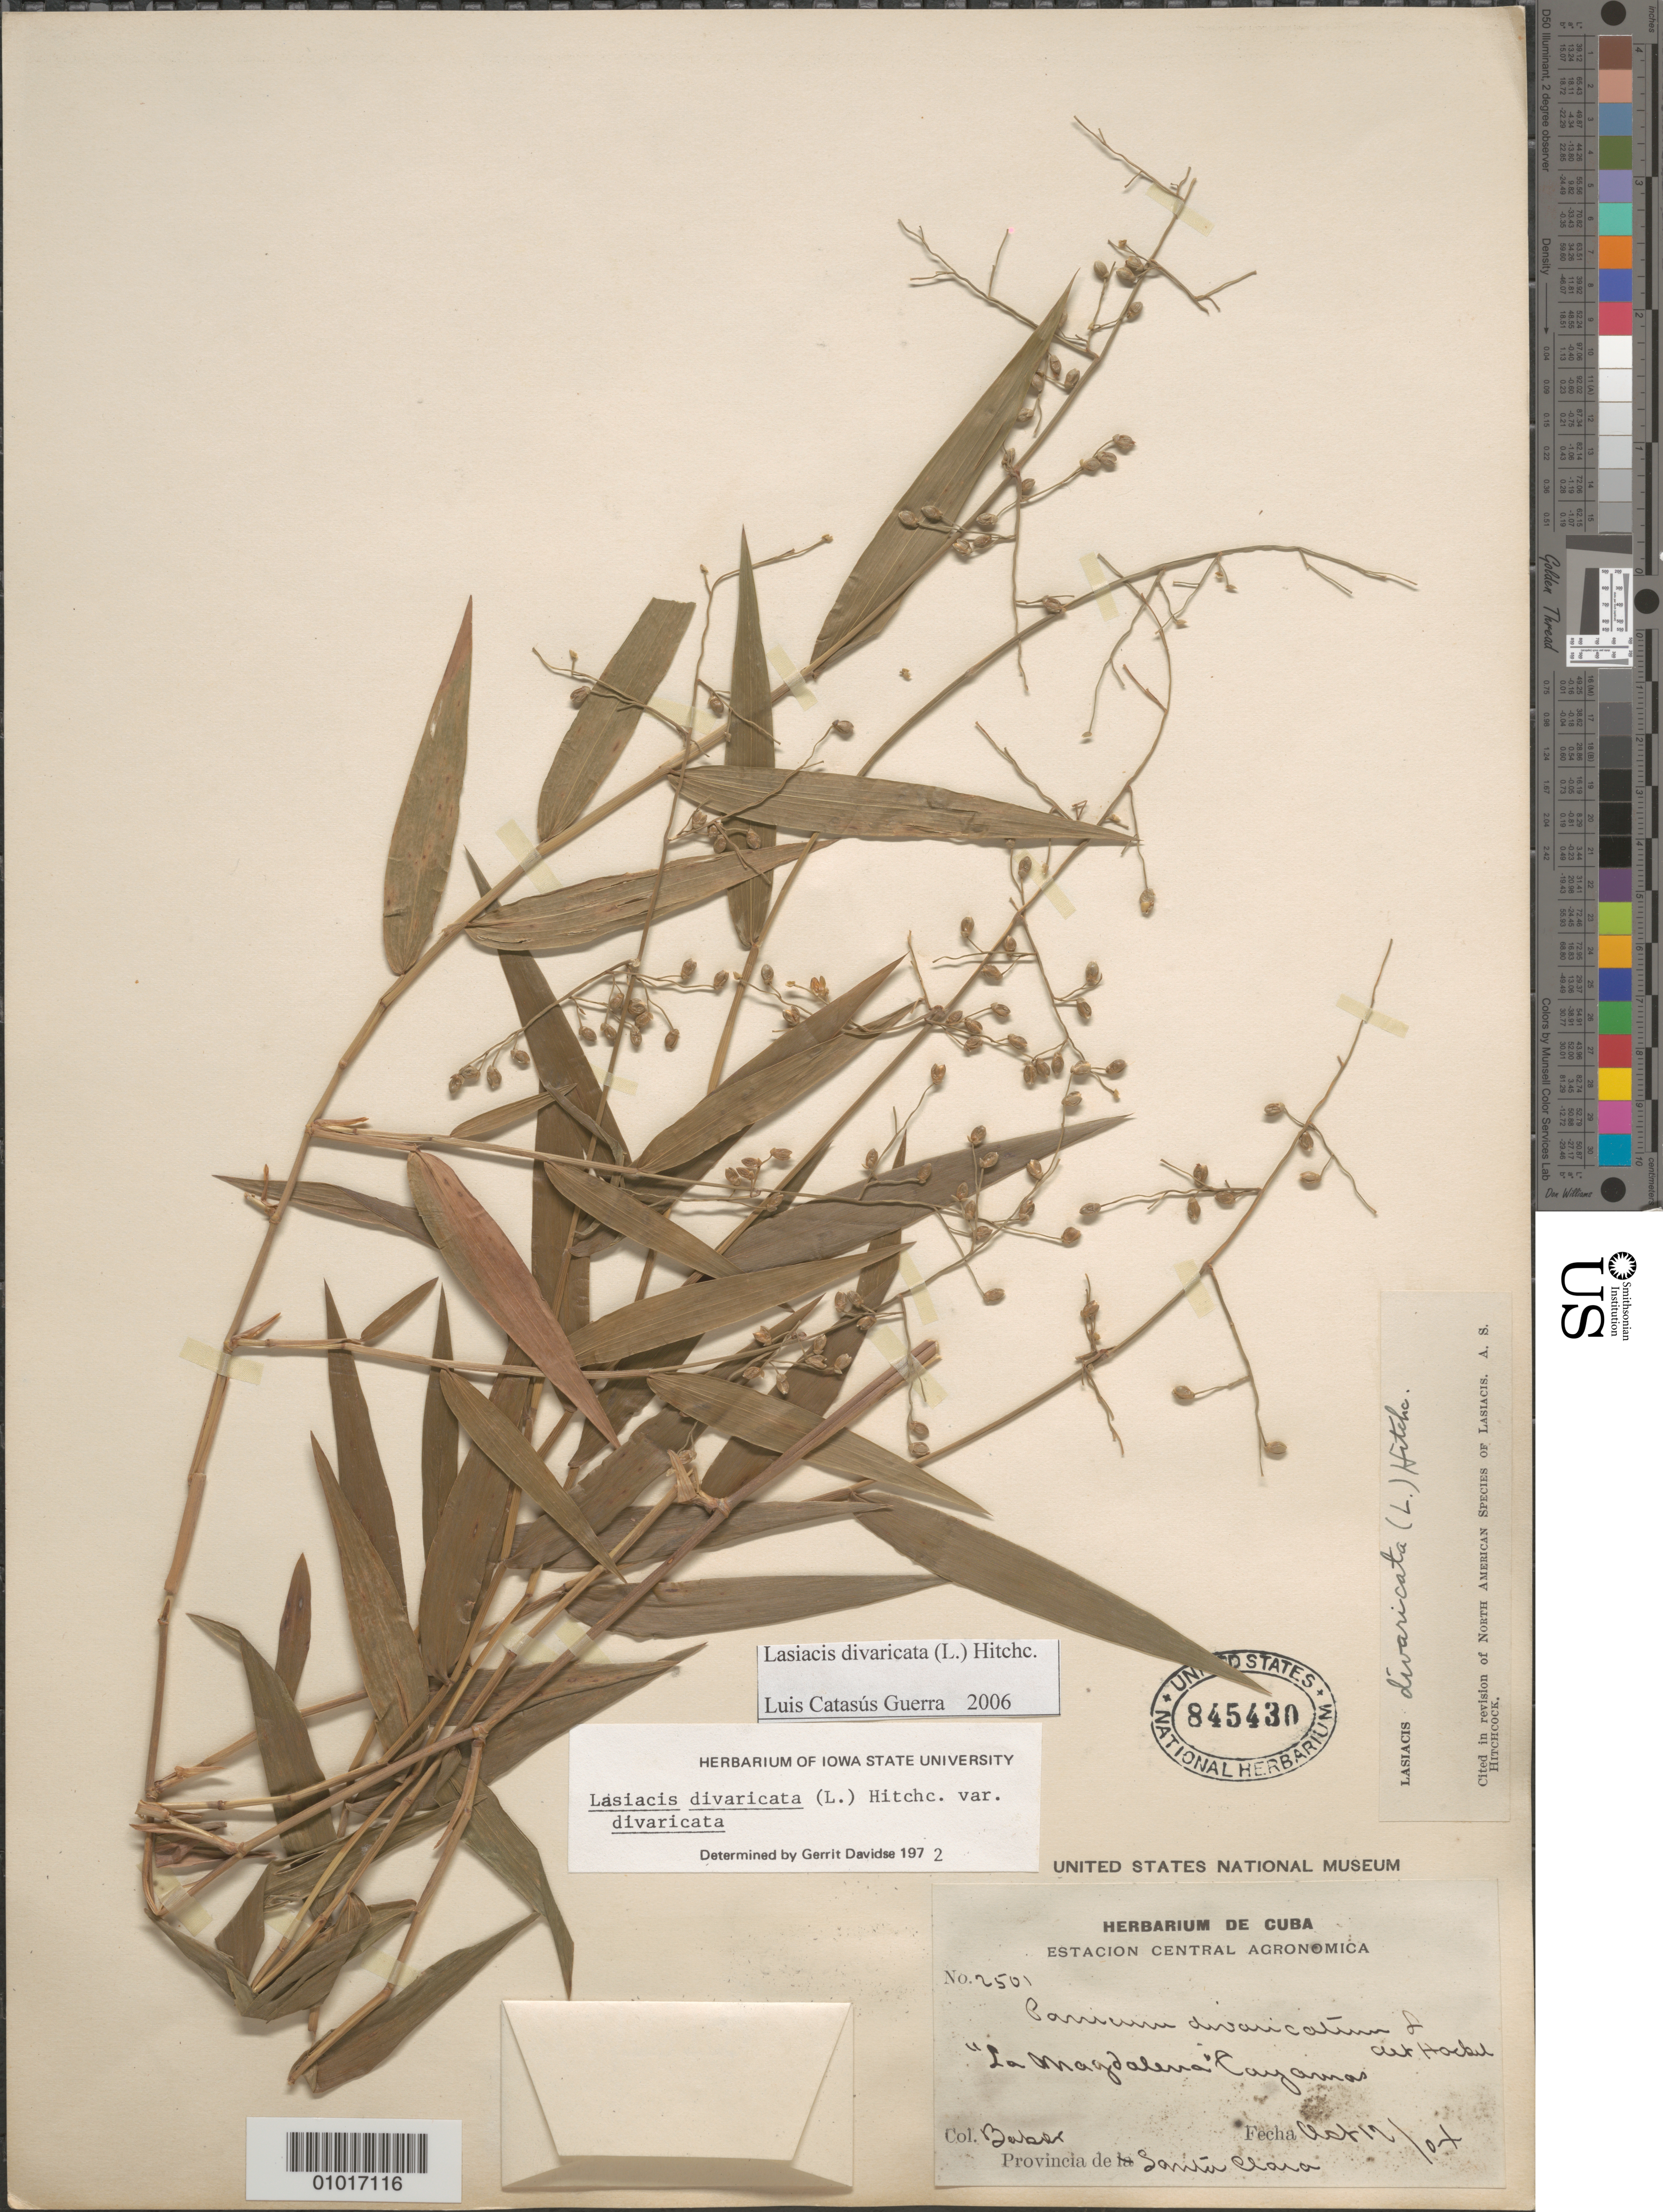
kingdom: Plantae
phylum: Tracheophyta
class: Liliopsida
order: Poales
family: Poaceae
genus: Lasiacis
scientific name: Lasiacis divaricata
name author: (L.) Hitchc.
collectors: C. F. Baker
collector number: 2501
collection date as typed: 12 Oct 1904 or 12 Oct 1907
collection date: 1904-10-12 or 1907-10-12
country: Cuba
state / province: Villa Clara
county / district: Santa Clara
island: Cuba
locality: "La Magdalena" Cayomas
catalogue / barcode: US 845430